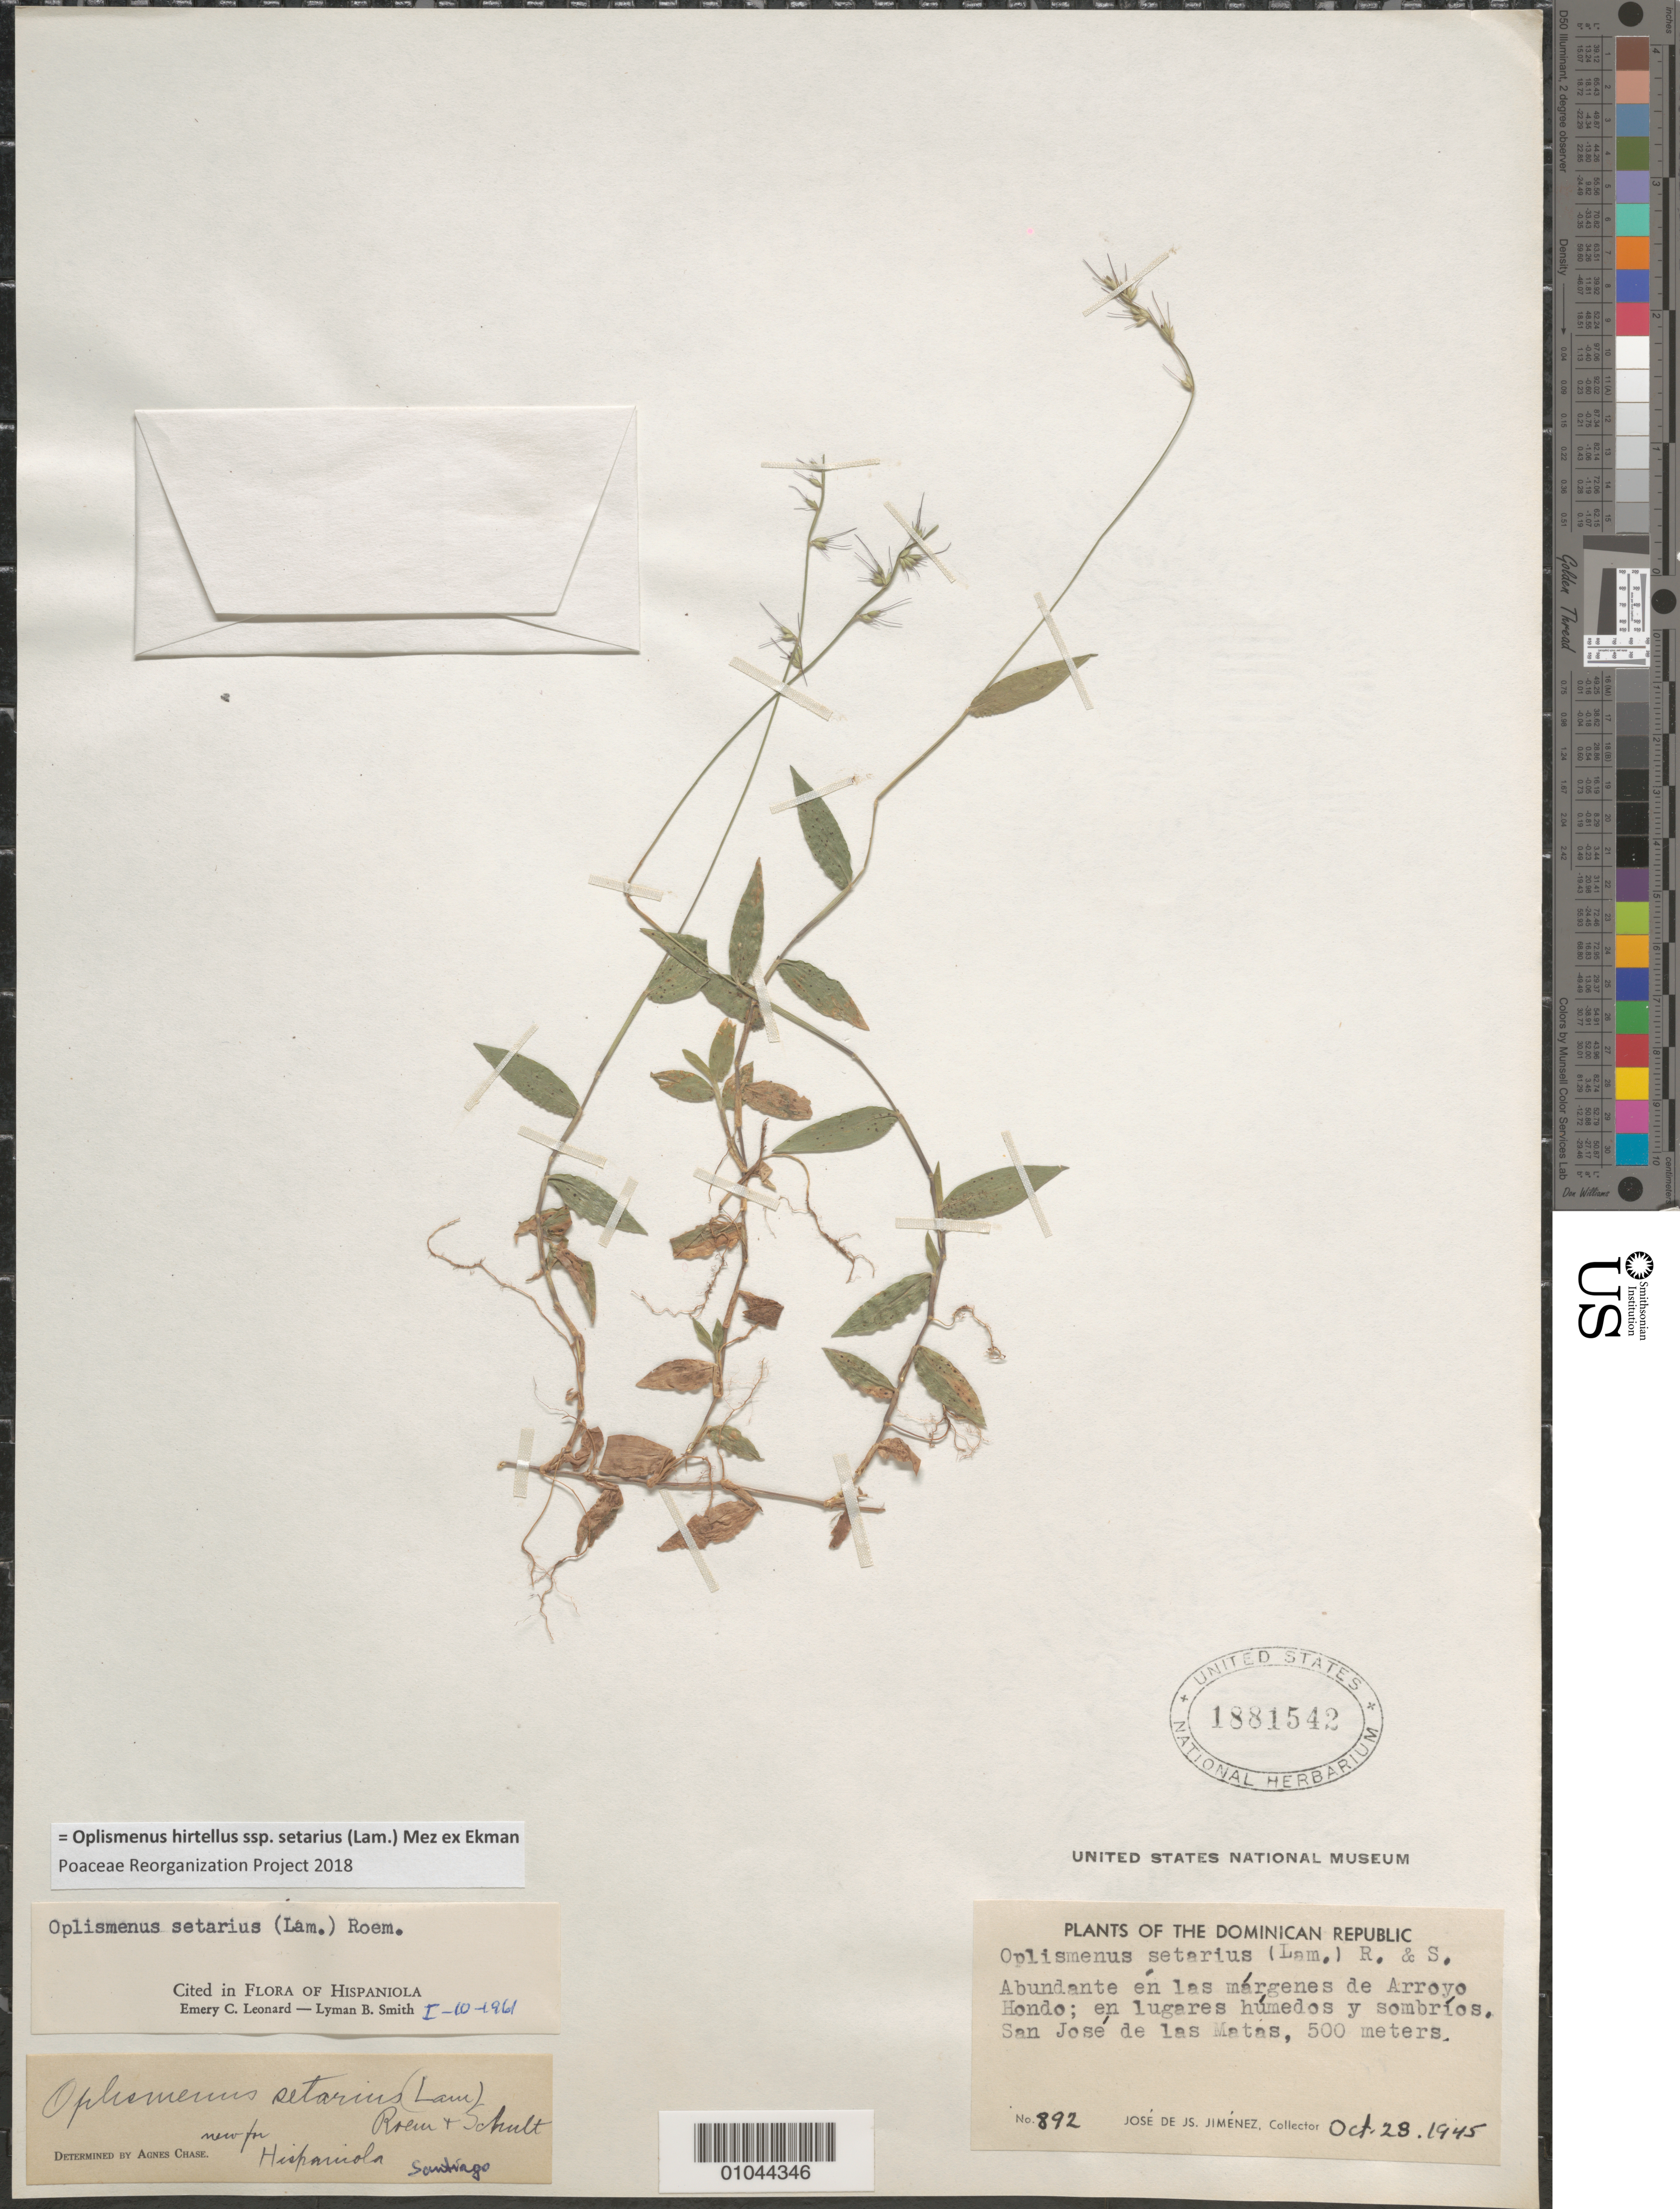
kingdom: Plantae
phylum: Tracheophyta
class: Liliopsida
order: Poales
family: Poaceae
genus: Oplismenus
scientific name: Oplismenus hirtellus subsp. setarius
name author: (Lam.) Mez ex Ekman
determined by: Poaceae Reorganization Project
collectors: J. J. Jiménez Almonte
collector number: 892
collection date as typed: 28 Oct 1945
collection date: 1945-10-28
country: Dominican Republic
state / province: Santiago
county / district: San José de las Matas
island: Hispaniola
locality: Arroyo Hondo: en lugares humedos y sombrios San Jose de las Matas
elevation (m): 500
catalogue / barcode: US 1881542